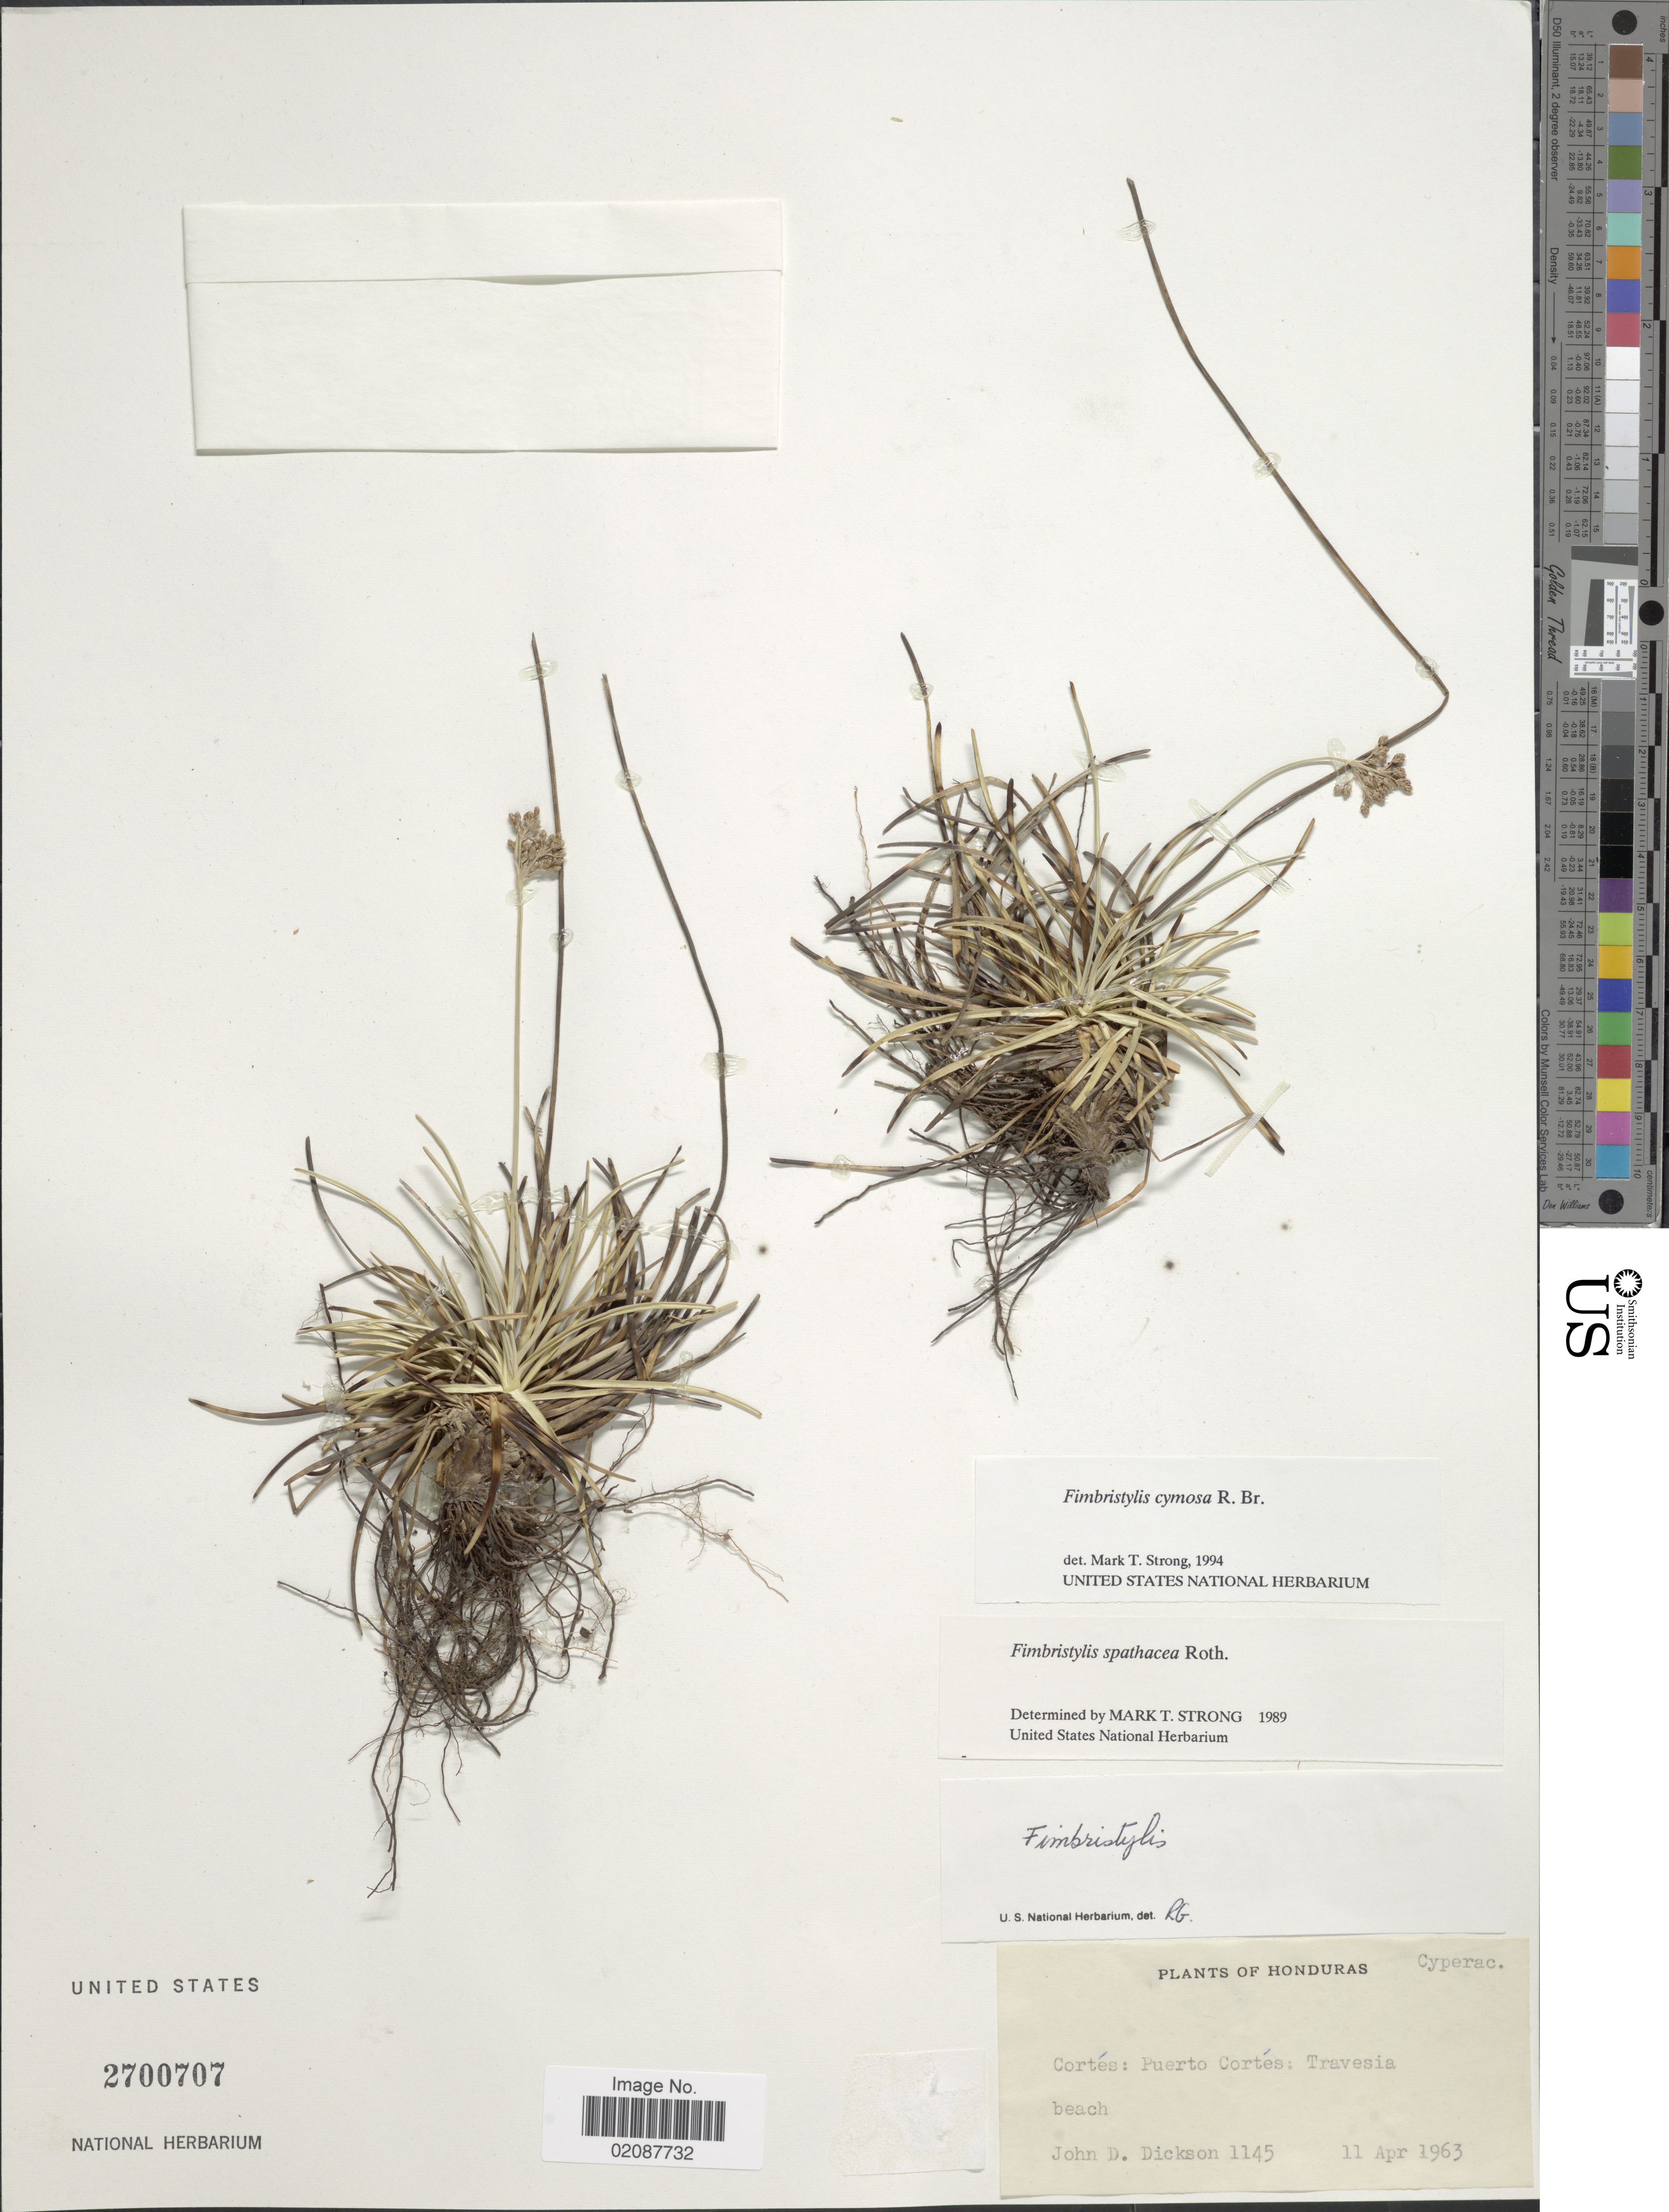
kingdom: Plantae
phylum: Tracheophyta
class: Liliopsida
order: Poales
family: Cyperaceae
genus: Fimbristylis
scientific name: Fimbristylis cymosa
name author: R. Br.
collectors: J. Dickson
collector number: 1145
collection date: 1963-04-11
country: Honduras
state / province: Cortés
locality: Puerto Cortes: Travesia, beach.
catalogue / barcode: US 2700707